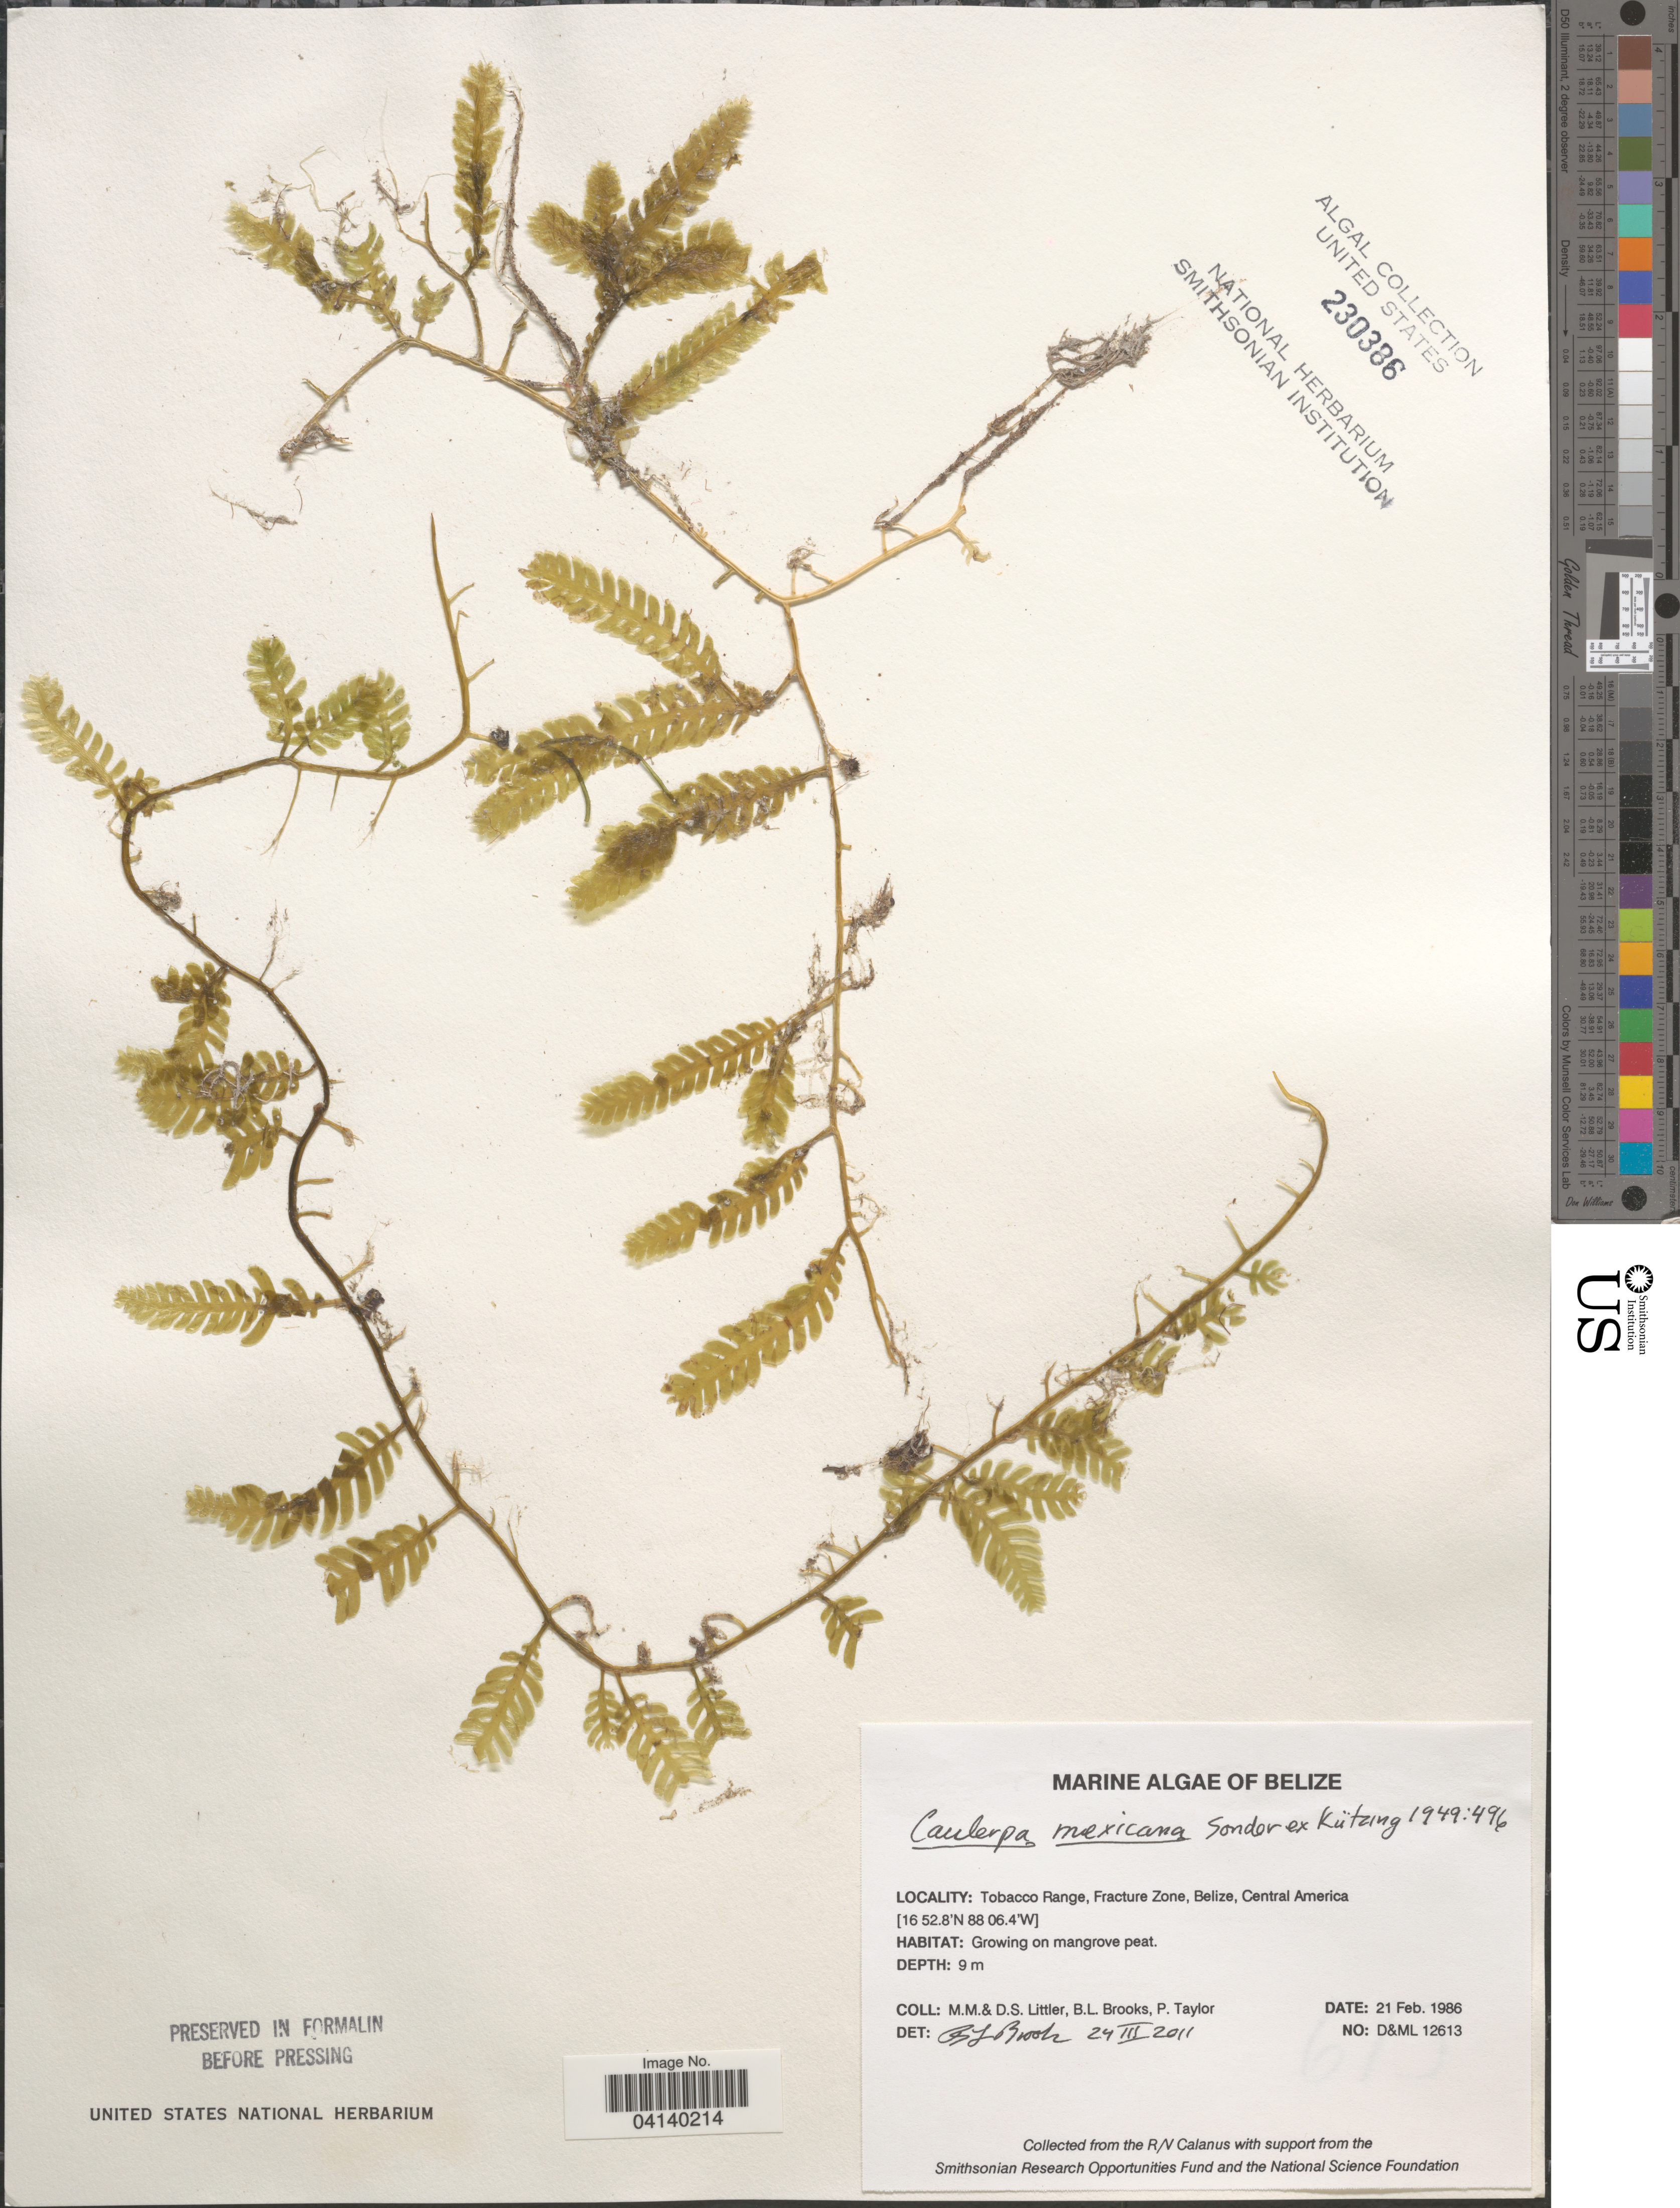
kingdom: Plantae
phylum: Chlorophyta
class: Ulvophyceae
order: Bryopsidales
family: Caulerpaceae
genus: Caulerpa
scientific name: Caulerpa mexicana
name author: Sond. ex Kütz.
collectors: D. S. Littler, B. Brooks & P. Taylor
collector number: D&ML12613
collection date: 1986-02-21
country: Belize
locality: Tobacco Range, Fracture Zone.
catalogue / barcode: US 230386